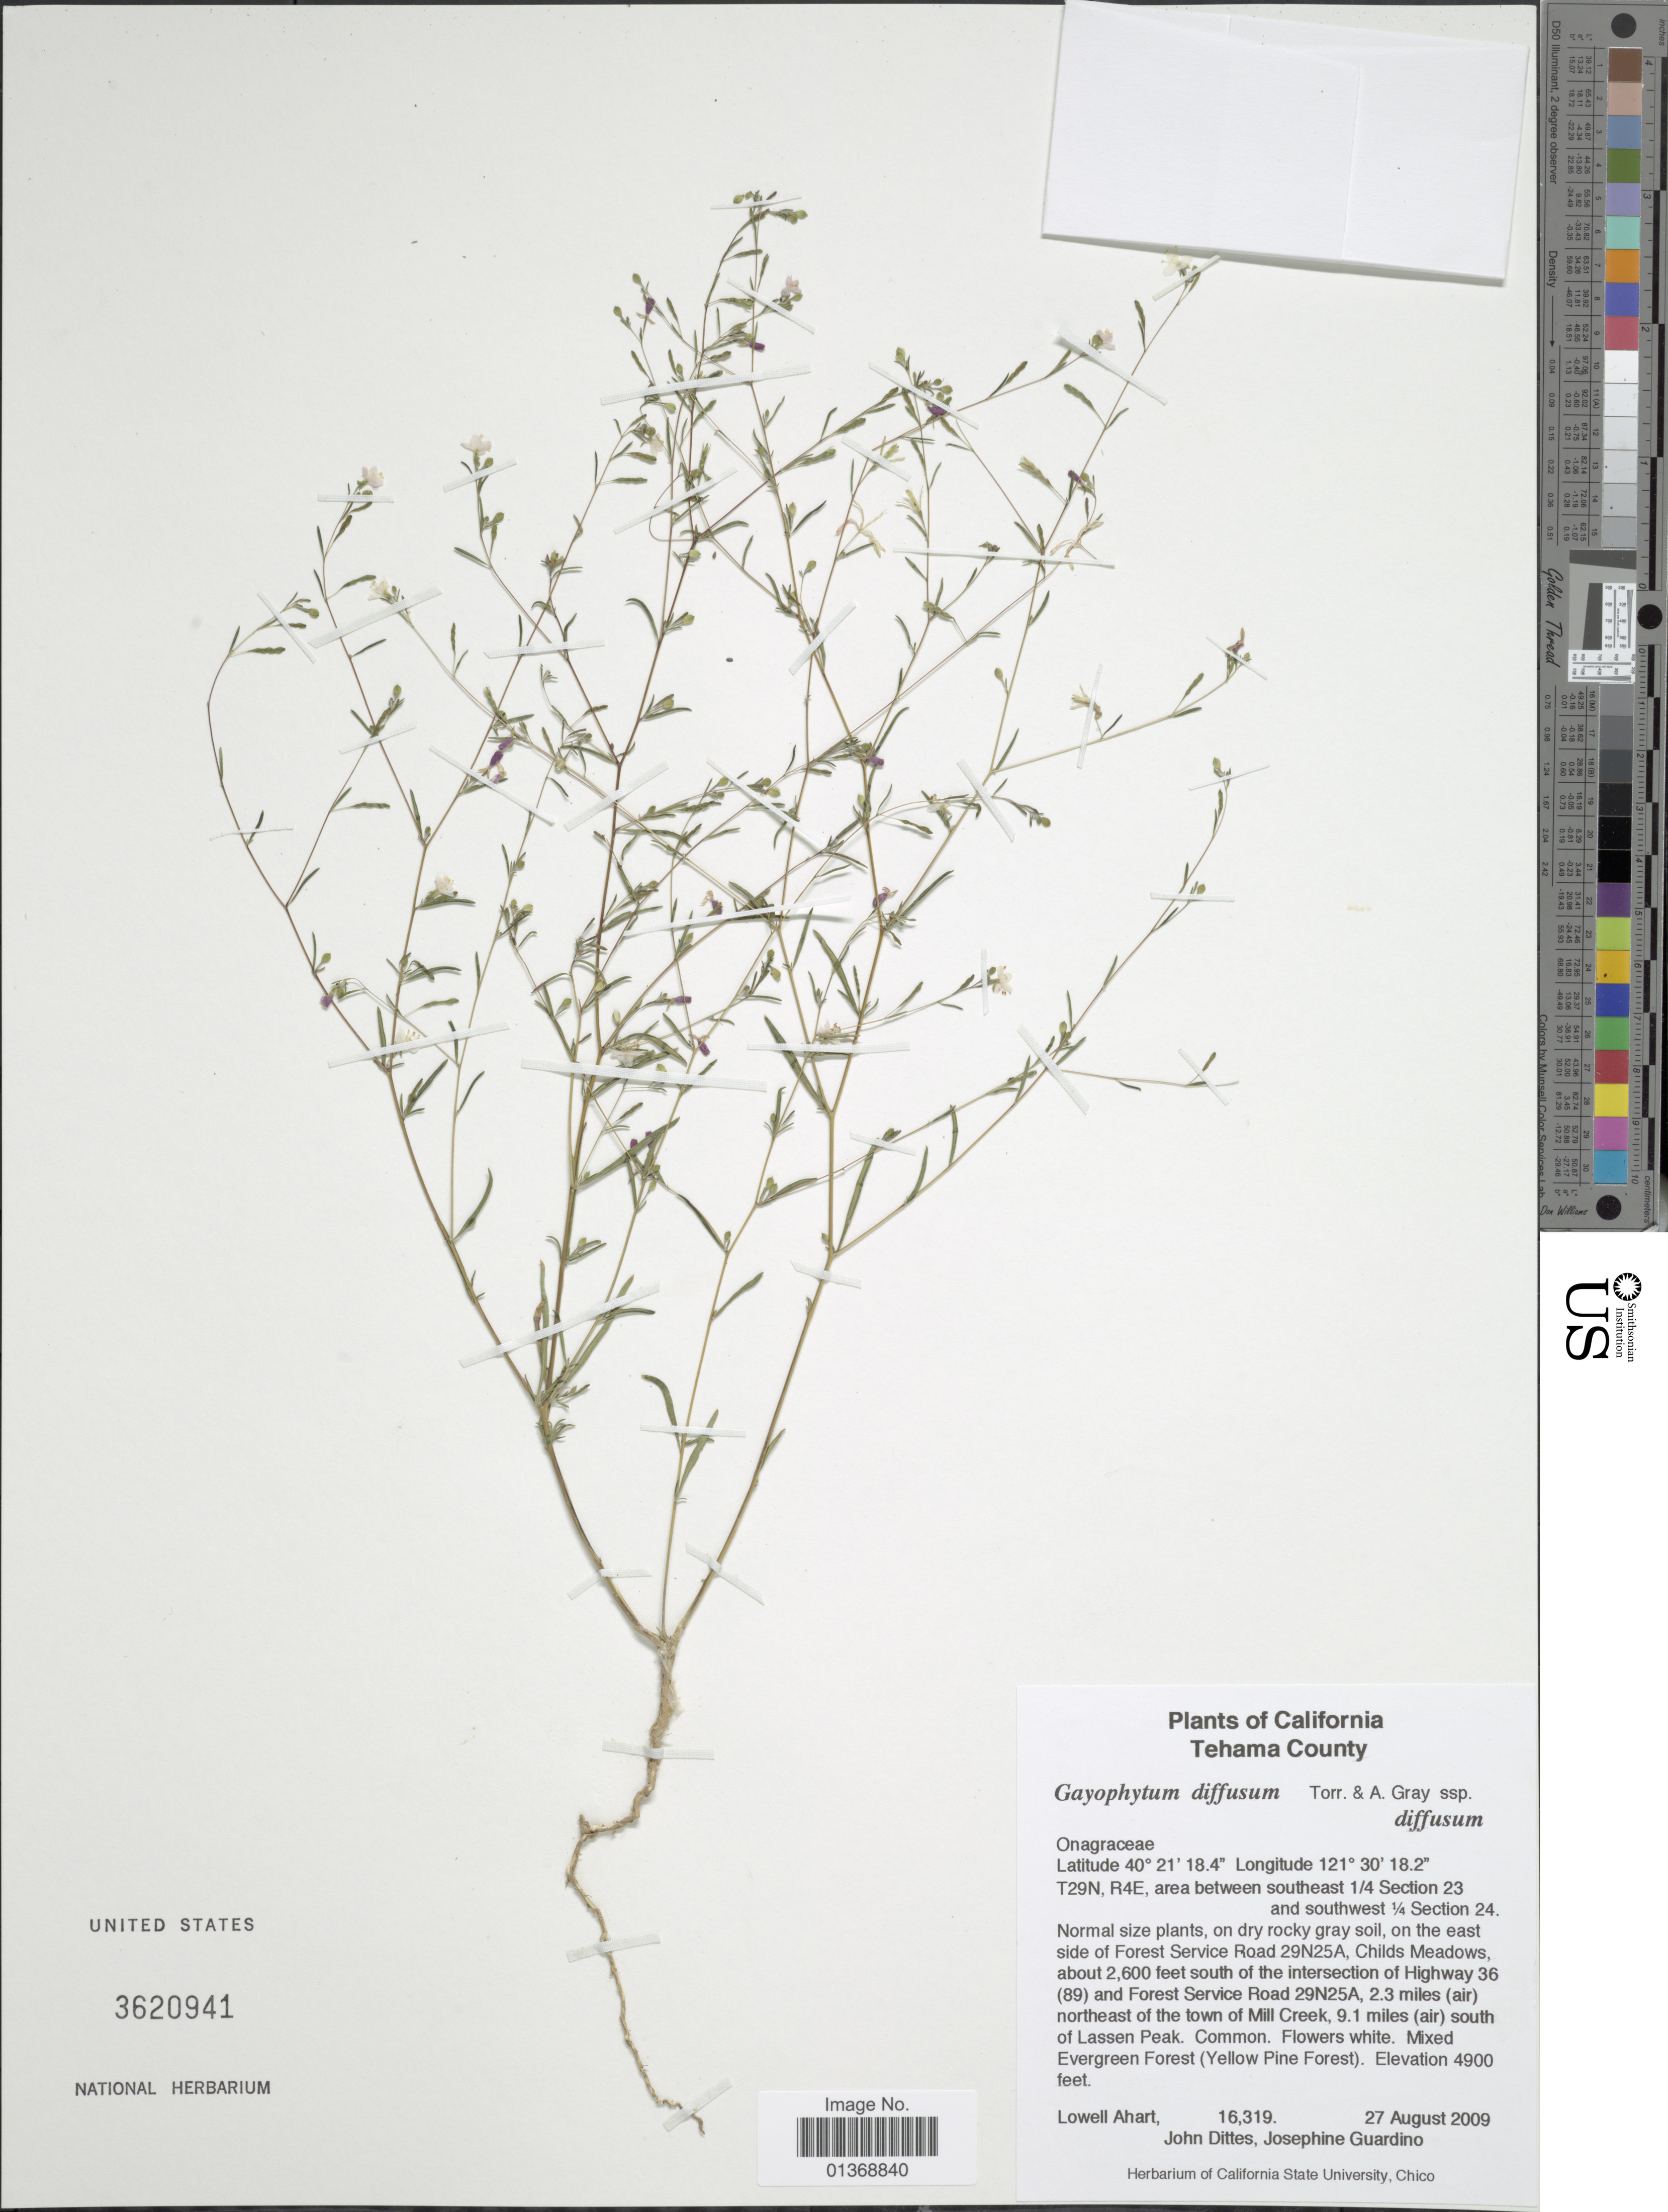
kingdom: Plantae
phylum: Tracheophyta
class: Magnoliopsida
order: Myrtales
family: Onagraceae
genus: Gayophytum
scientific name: Gayophytum diffusum subsp. diffusum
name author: Torr. & A. Gray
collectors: L. Ahart, J. Dittes & J. Guardino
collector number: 16319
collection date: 2009-08-27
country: United States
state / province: California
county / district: Tehama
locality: Tehama County, T29N, R4E. area between Southeast 1/4 Section 23 and Southwest ¼ Section 24, on the east side of Forest Service Road 29N25A, Childs Meadows, south of the intersection of Highway 36 (89) and Forest Service Road 29N25A, 2.3 miles (air) northeast of the town of Mill Creek, 9.1 miles (air) south of Lassen Peak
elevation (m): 1494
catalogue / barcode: US 3620941